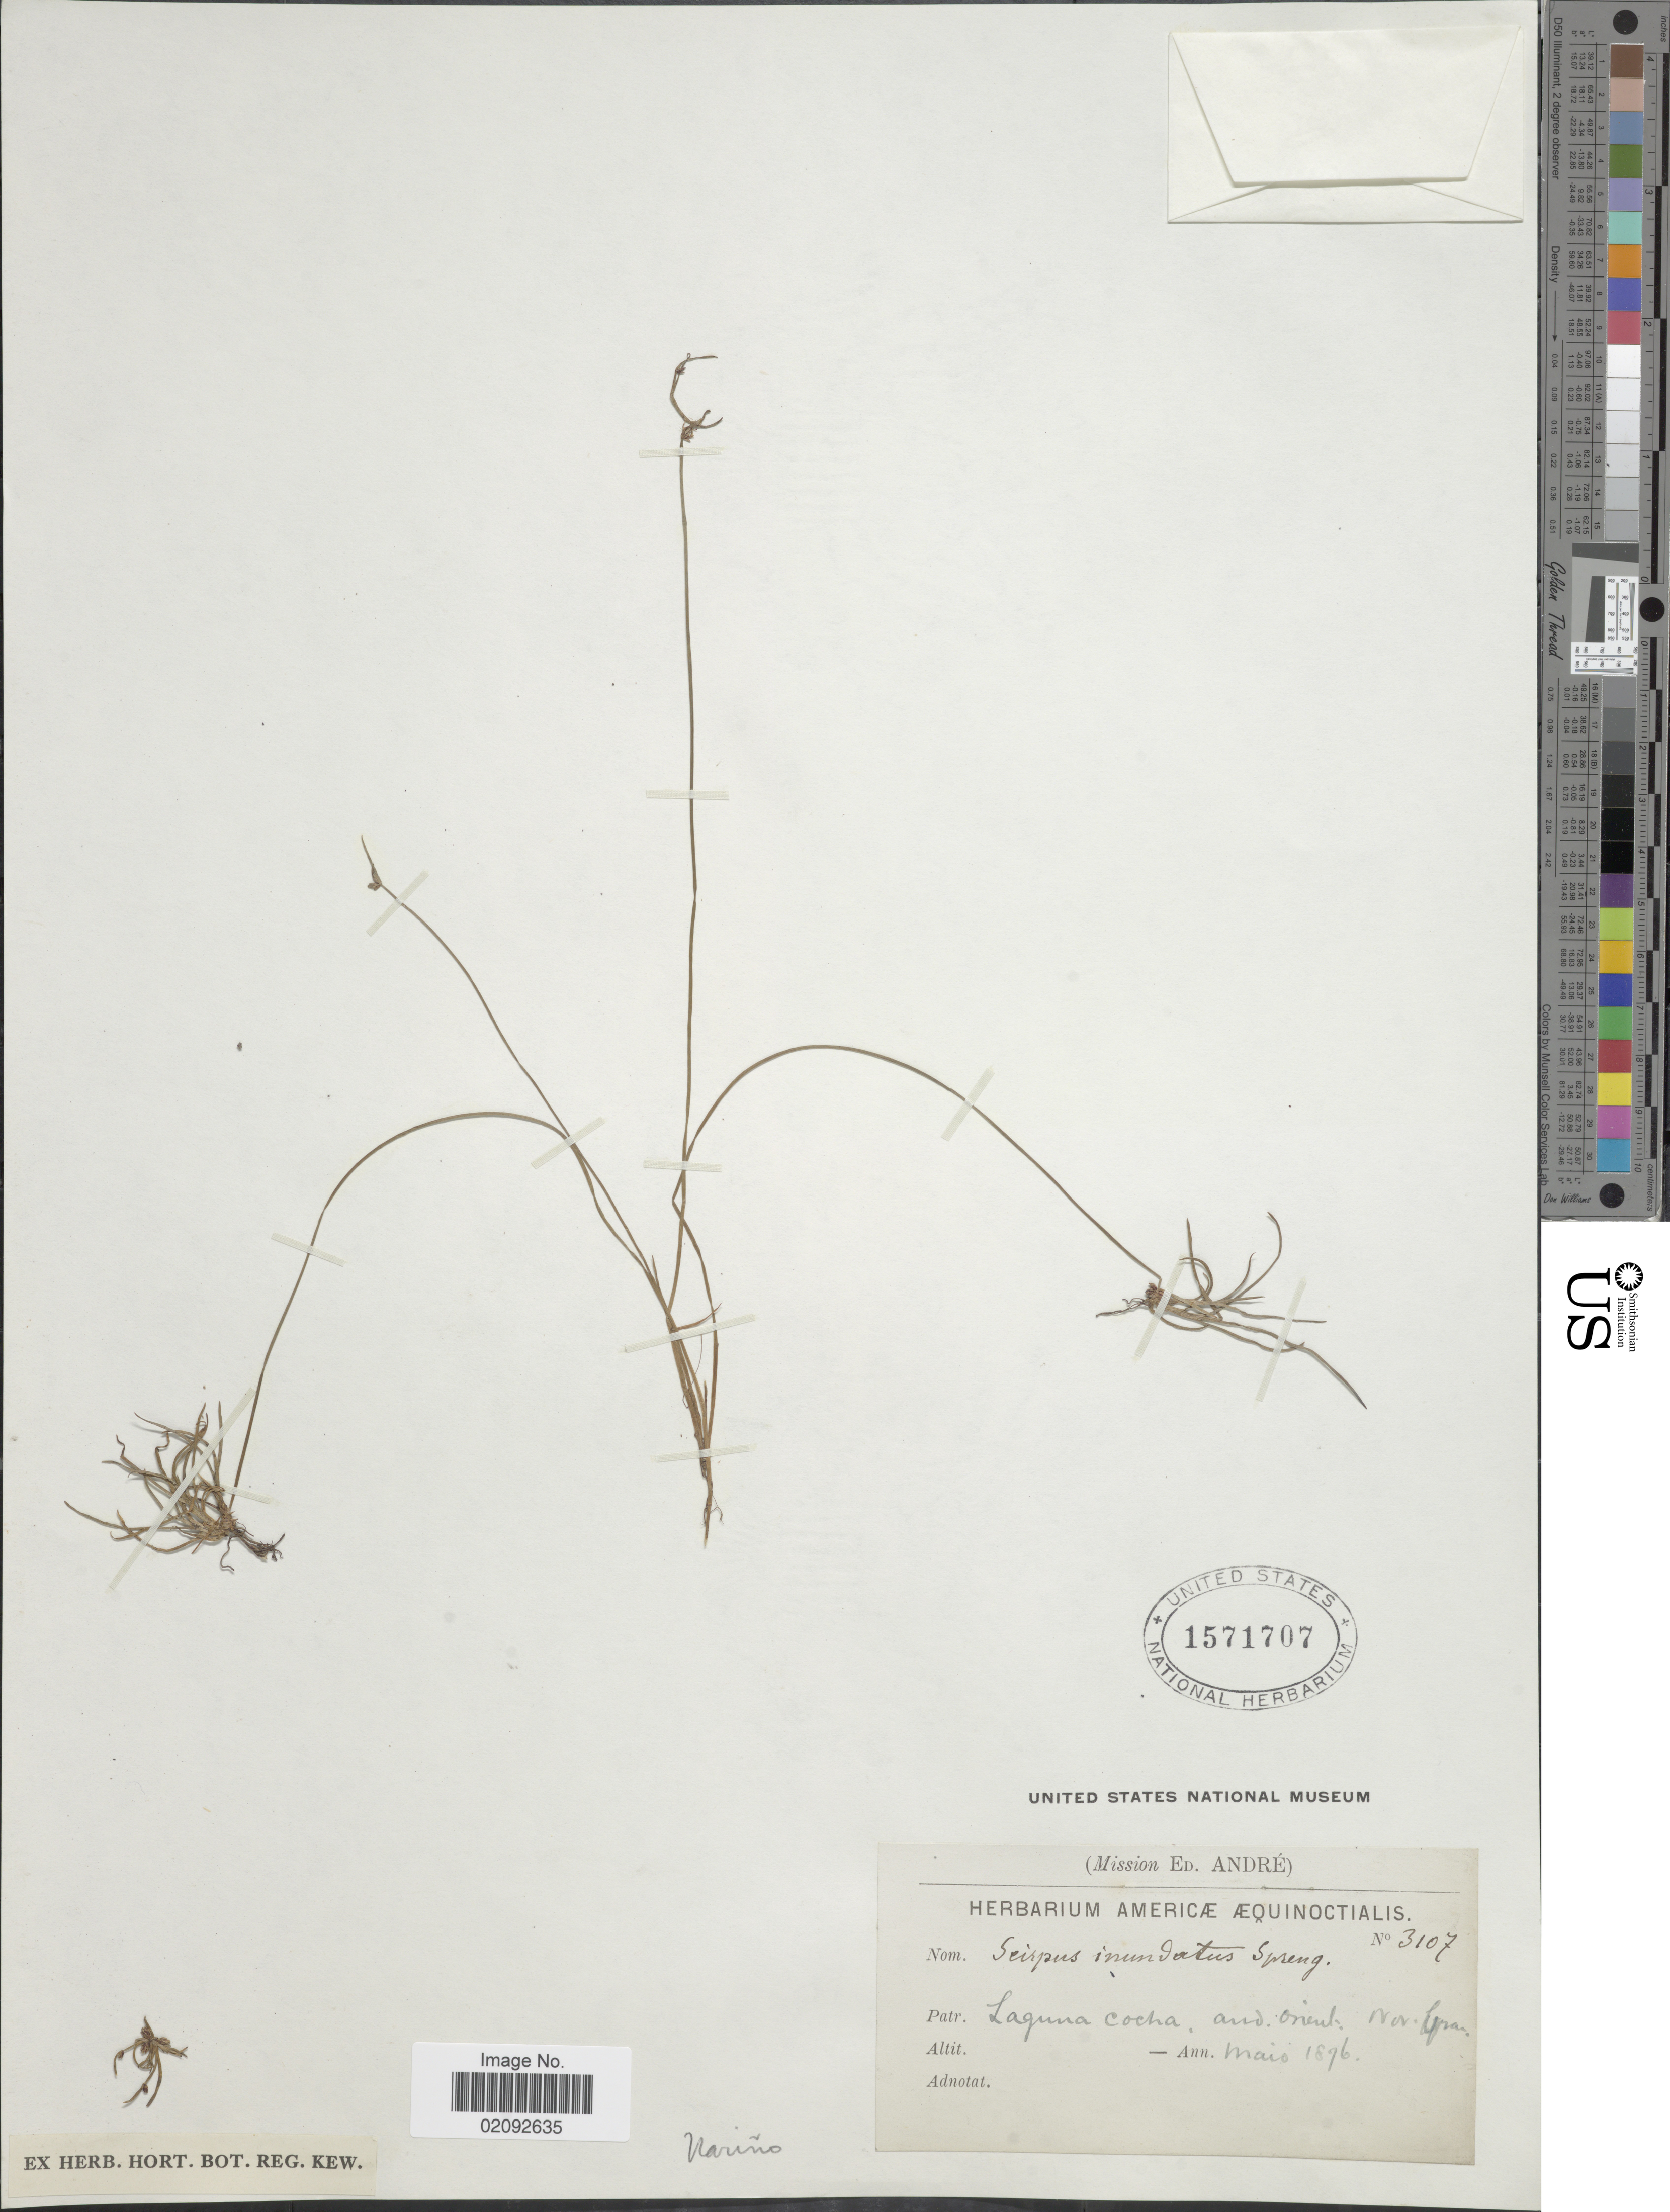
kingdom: Plantae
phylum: Tracheophyta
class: Liliopsida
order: Poales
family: Cyperaceae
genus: Isolepis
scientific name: Isolepis nigricans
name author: Kunth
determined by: Strong, Mark T., (BOT), Smithsonian Institution - National Museum of Natural History (UNITED STATES)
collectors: É. F. André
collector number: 3107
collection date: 1876-05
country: Colombia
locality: Laguna Cocha, and. orient.: Nov. Gran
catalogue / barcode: US 1571707